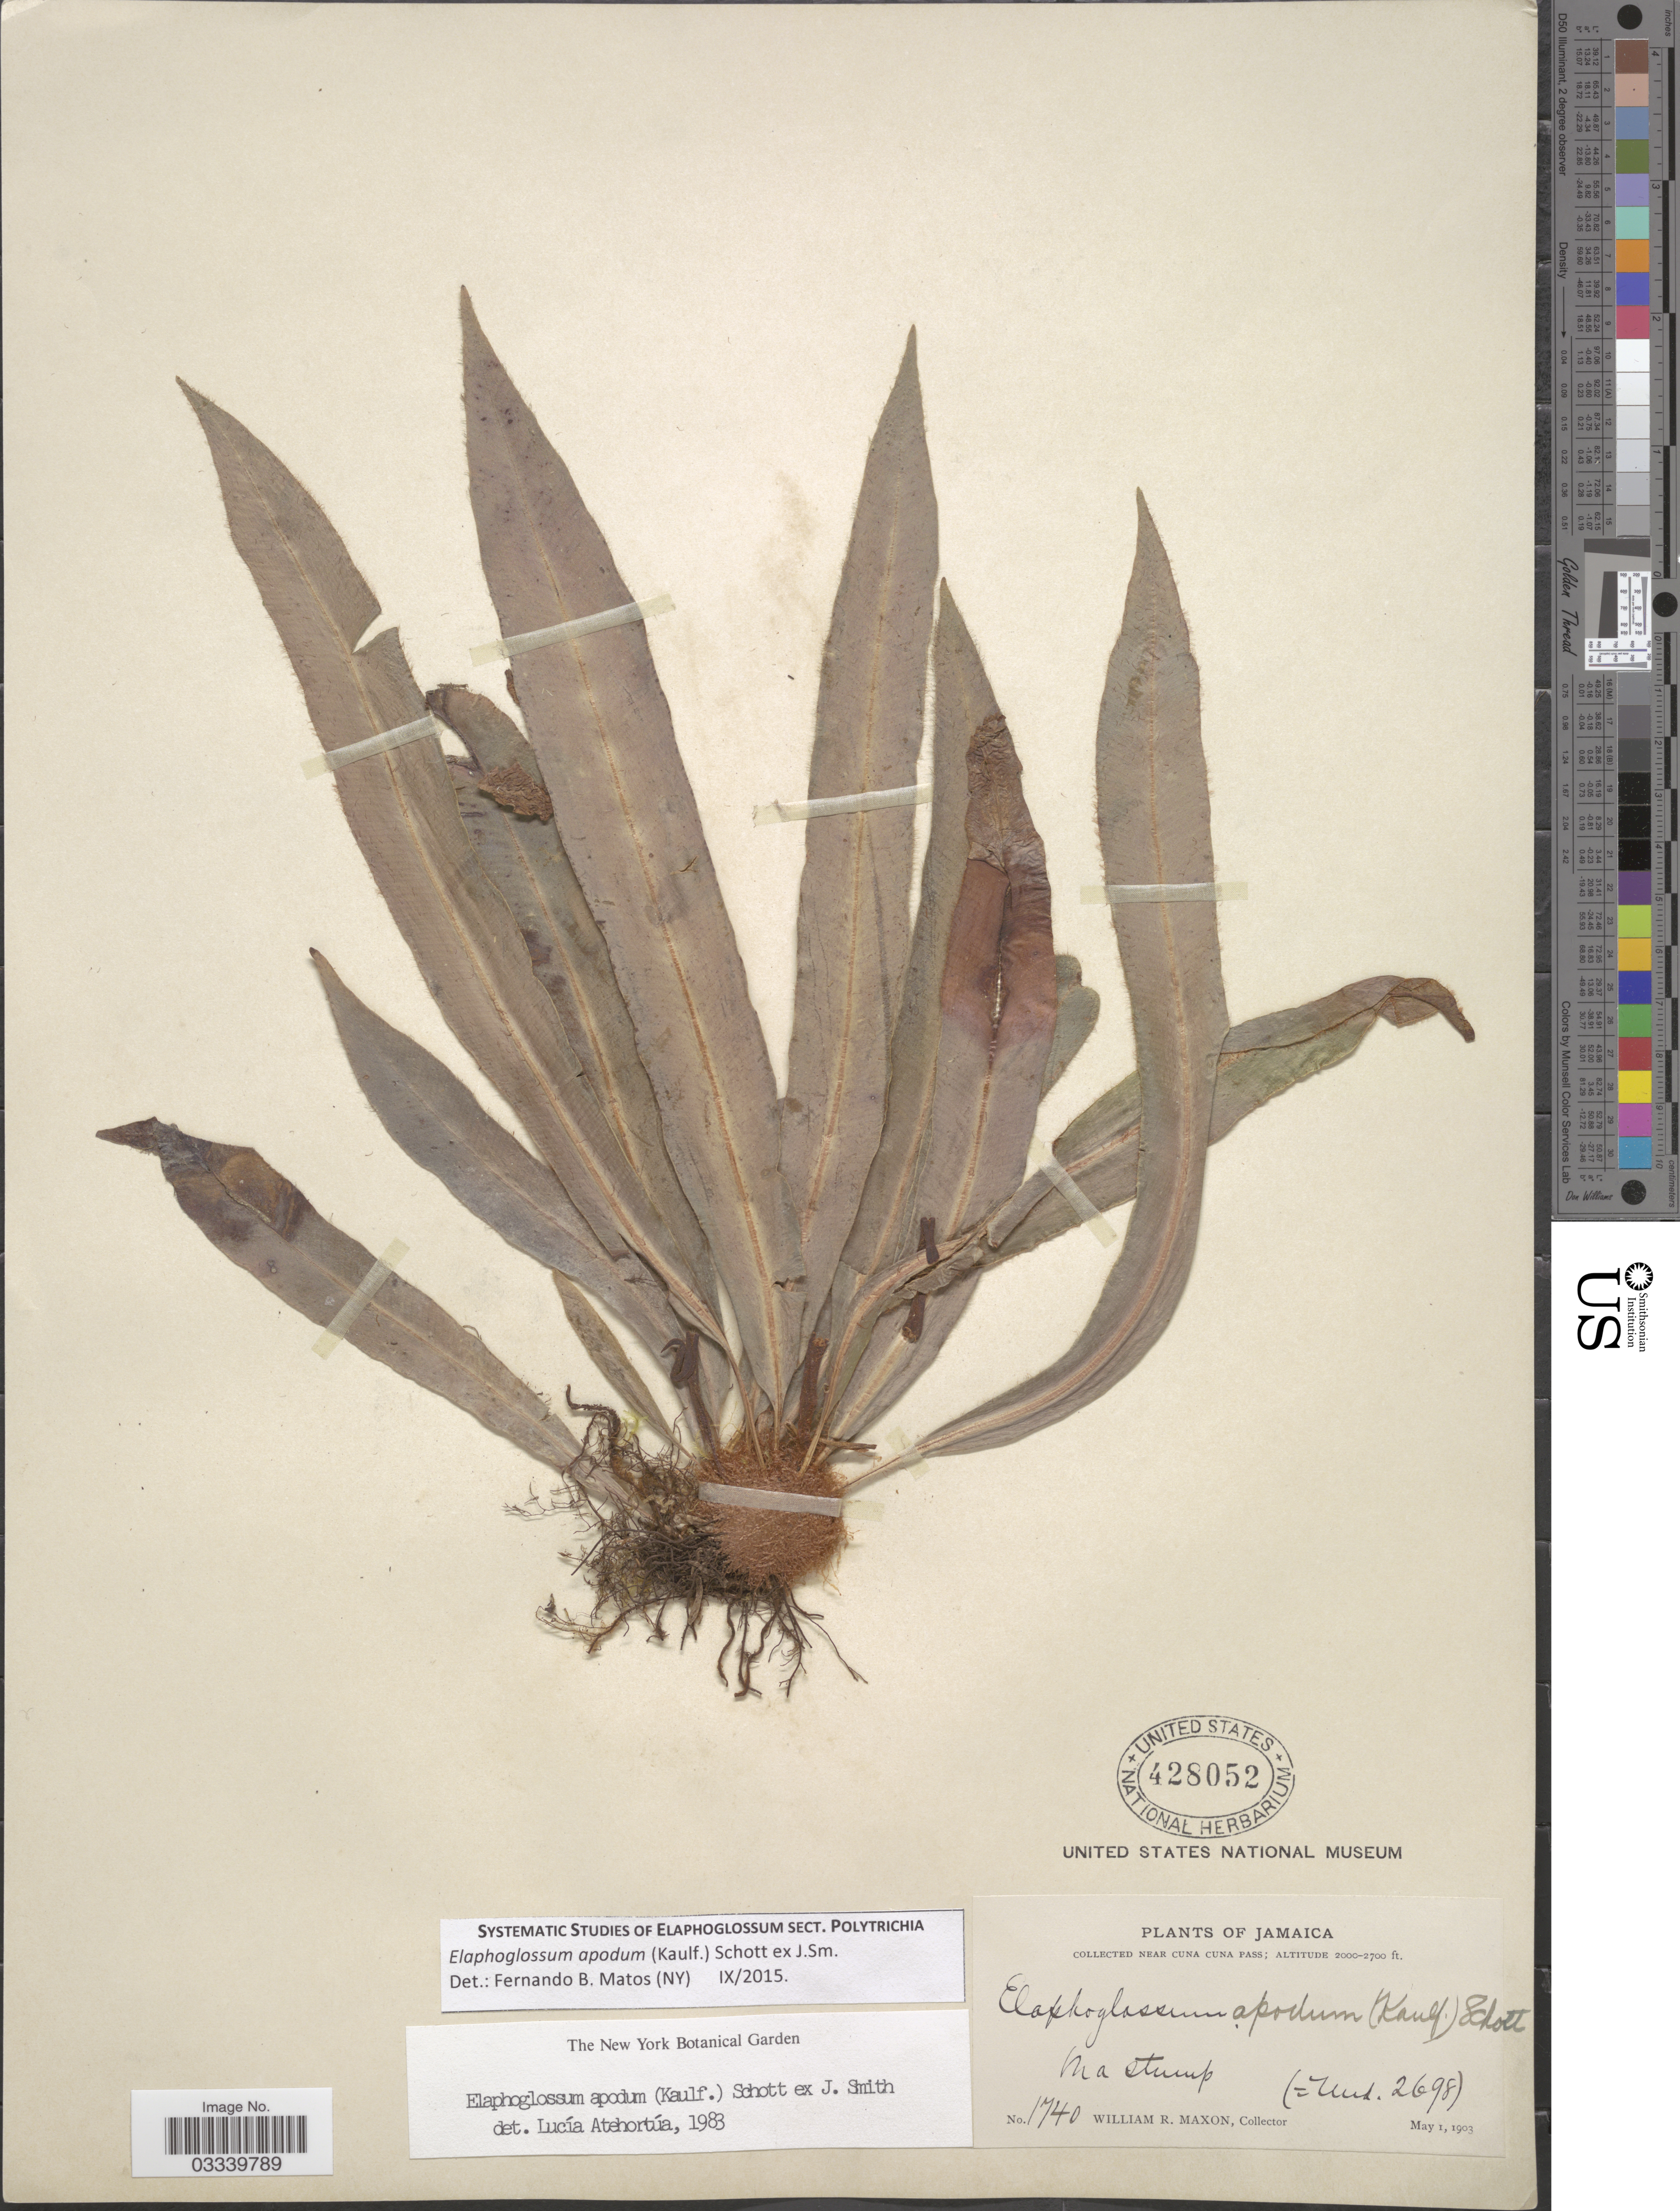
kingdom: Plantae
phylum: Tracheophyta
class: Polypodiopsida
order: Polypodiales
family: Dryopteridaceae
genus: Elaphoglossum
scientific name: Elaphoglossum apodum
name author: (Kaulf.) Schott ex J. Sm.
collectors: W. R. Maxon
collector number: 1740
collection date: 1903-05-01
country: Jamaica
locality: Near Cuna Cuna Pass.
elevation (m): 610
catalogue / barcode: US 428052